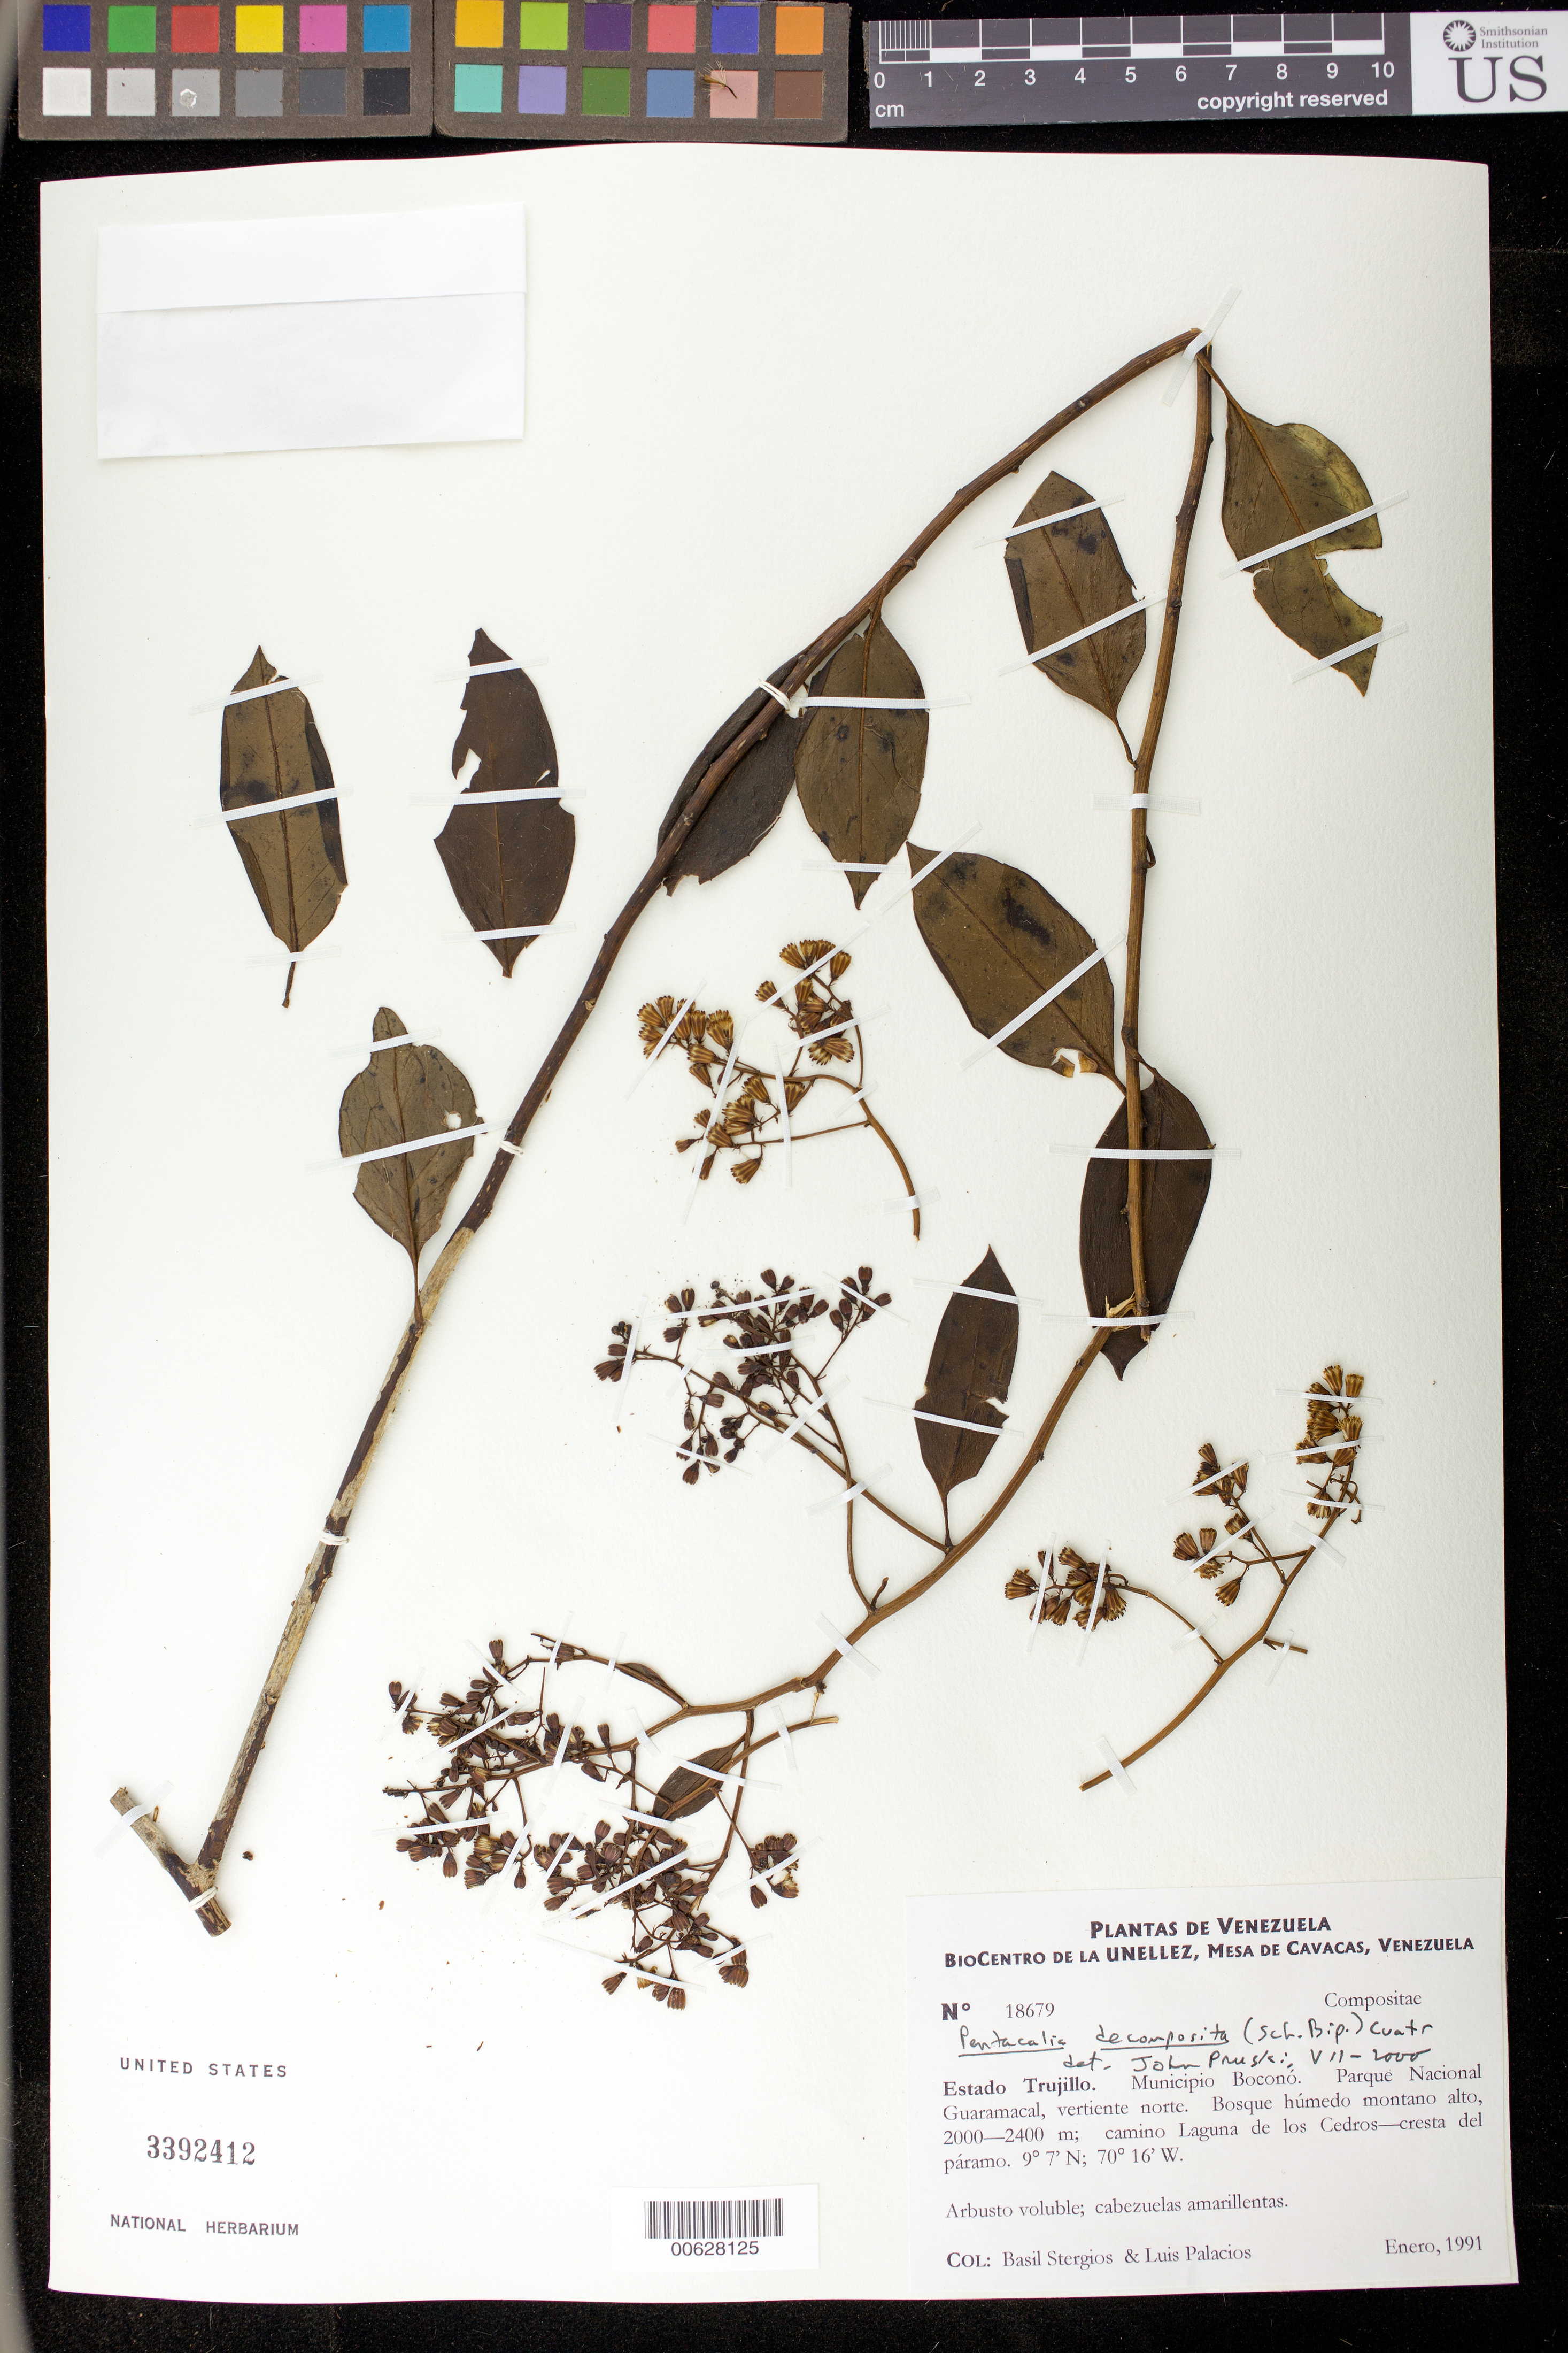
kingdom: Plantae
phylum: Tracheophyta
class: Magnoliopsida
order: Asterales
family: Asteraceae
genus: Pentacalia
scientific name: Pentacalia decomposita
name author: (Sch. Bip. ex Hieron.) Cuatrec.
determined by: Pruski, J. F.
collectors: B. G. Stergios & L. Palacios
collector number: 18679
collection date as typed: Jan 1991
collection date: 1991-01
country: Venezuela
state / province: Trujillo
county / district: Boconó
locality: Parque Nacional Guaramacal, vertiente N, camino laguna de los Cedros-cresta del páramo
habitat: Bosque húmedo montano alto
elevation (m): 2000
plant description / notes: PORT, US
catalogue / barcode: US 3392412